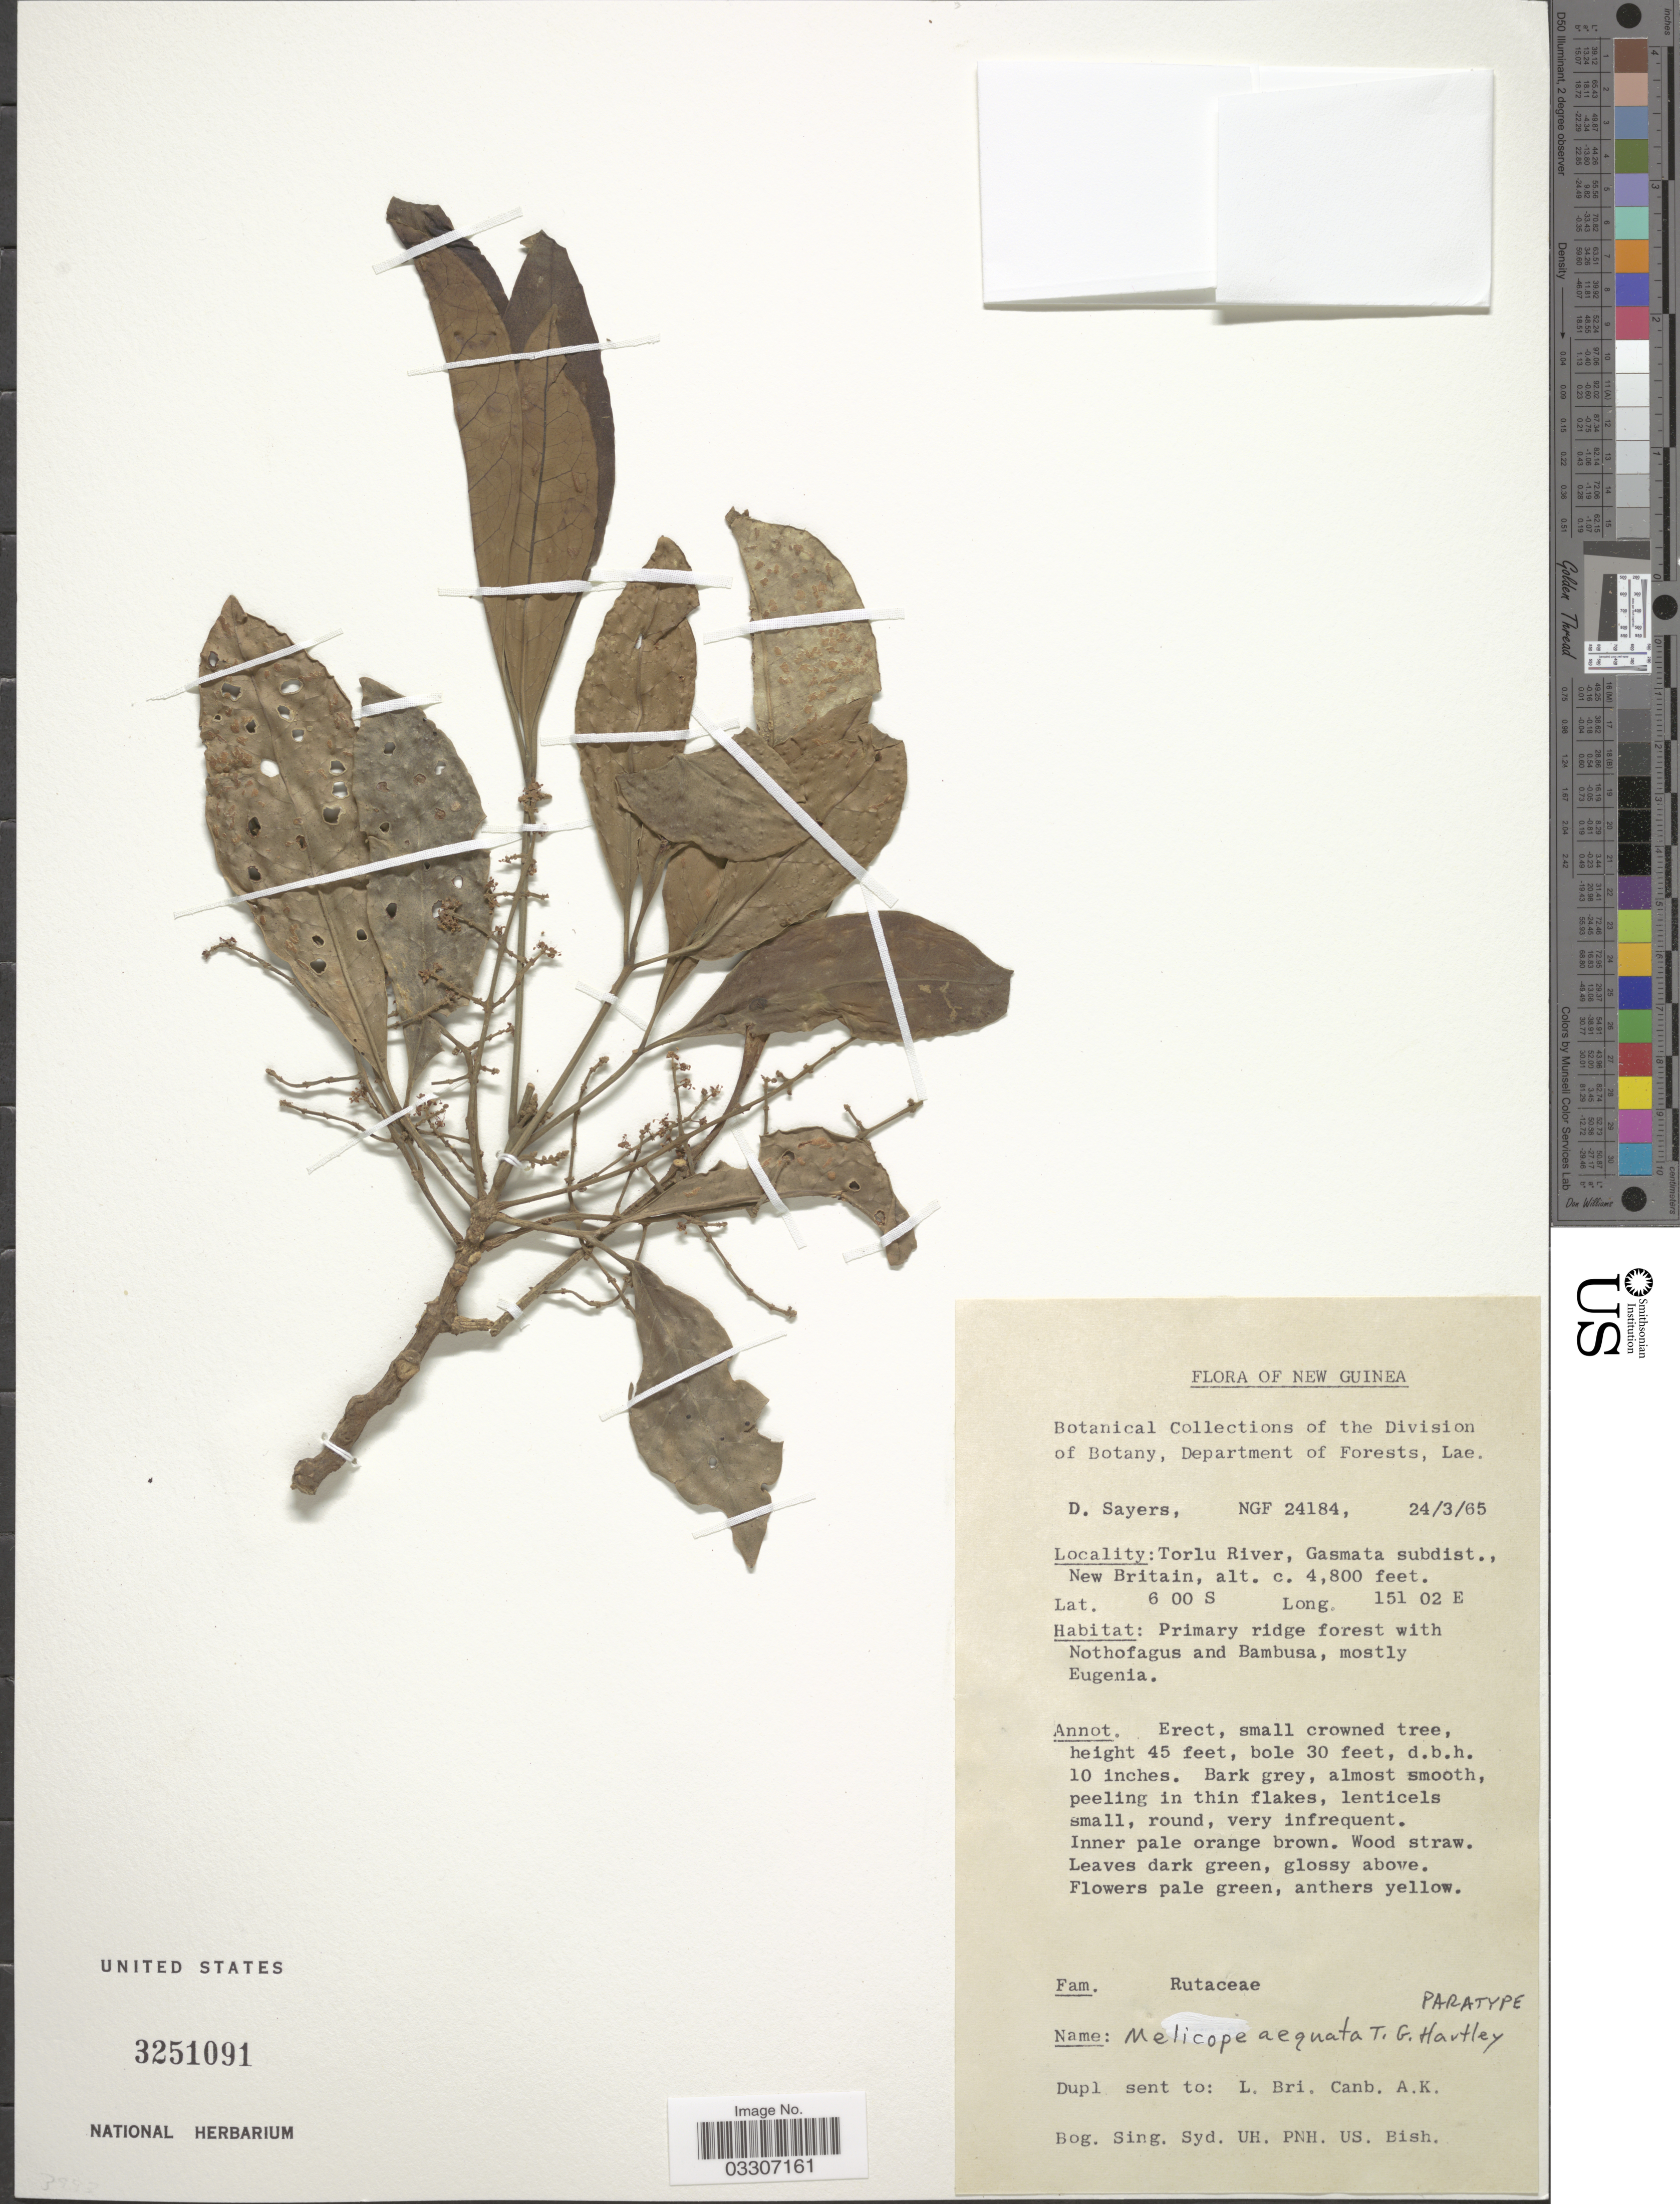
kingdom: Plantae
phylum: Tracheophyta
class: Magnoliopsida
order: Sapindales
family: Rutaceae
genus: Melicope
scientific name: Melicope aequata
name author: T.G. Hartley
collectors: D. Sayers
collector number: NGF 24184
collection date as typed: Transcribed d/m/y: 24/3/65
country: Papua New Guinea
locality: New Guinea. Torlu River, Gasmata subdist., New Britain.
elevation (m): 1463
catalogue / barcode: US 3251091